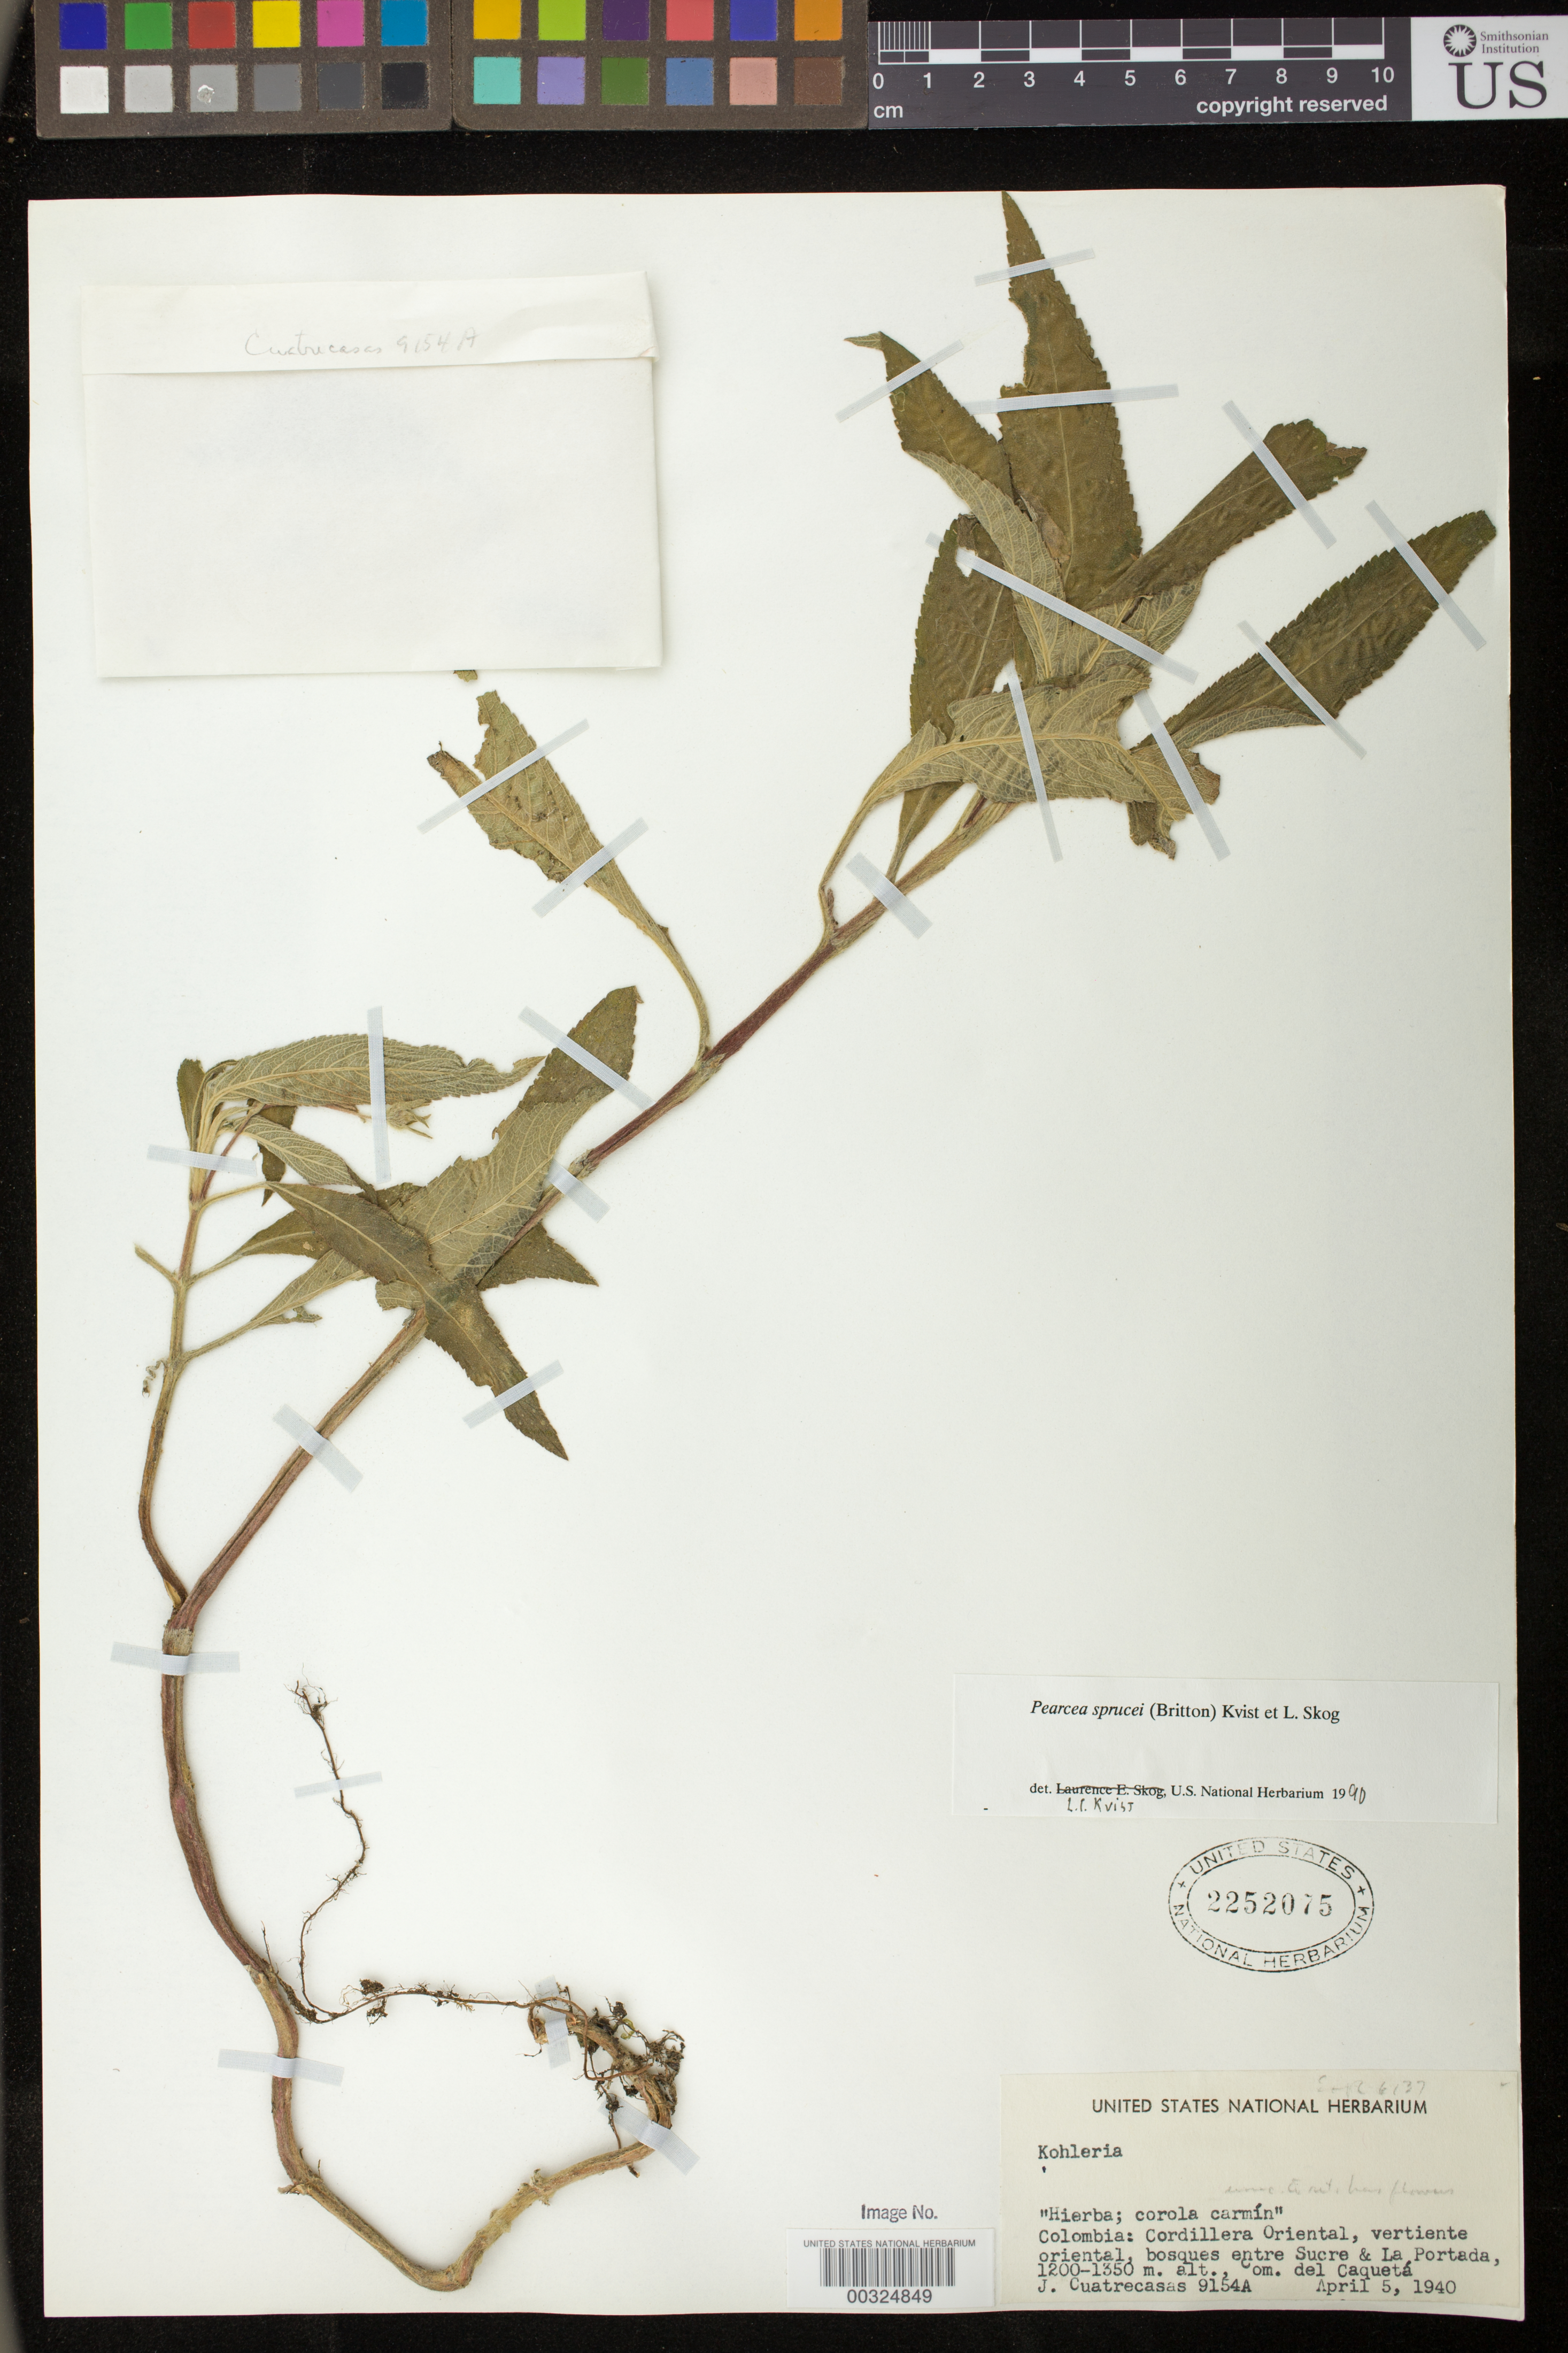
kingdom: Plantae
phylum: Tracheophyta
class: Magnoliopsida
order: Lamiales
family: Gesneriaceae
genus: Pearcea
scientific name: Pearcea sprucei var. sprucei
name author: (Britton ex Rusby) L.P. Kvist & L.E. Skog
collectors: J. Cuatrecasas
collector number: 9154 A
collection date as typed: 05 Apr 1940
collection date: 1940-04-05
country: Colombia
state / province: Caquetá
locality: Cordillera Oriental, vertiente oriental, entre Sucre y La Portada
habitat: Bosques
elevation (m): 1200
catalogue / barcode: US 2252075